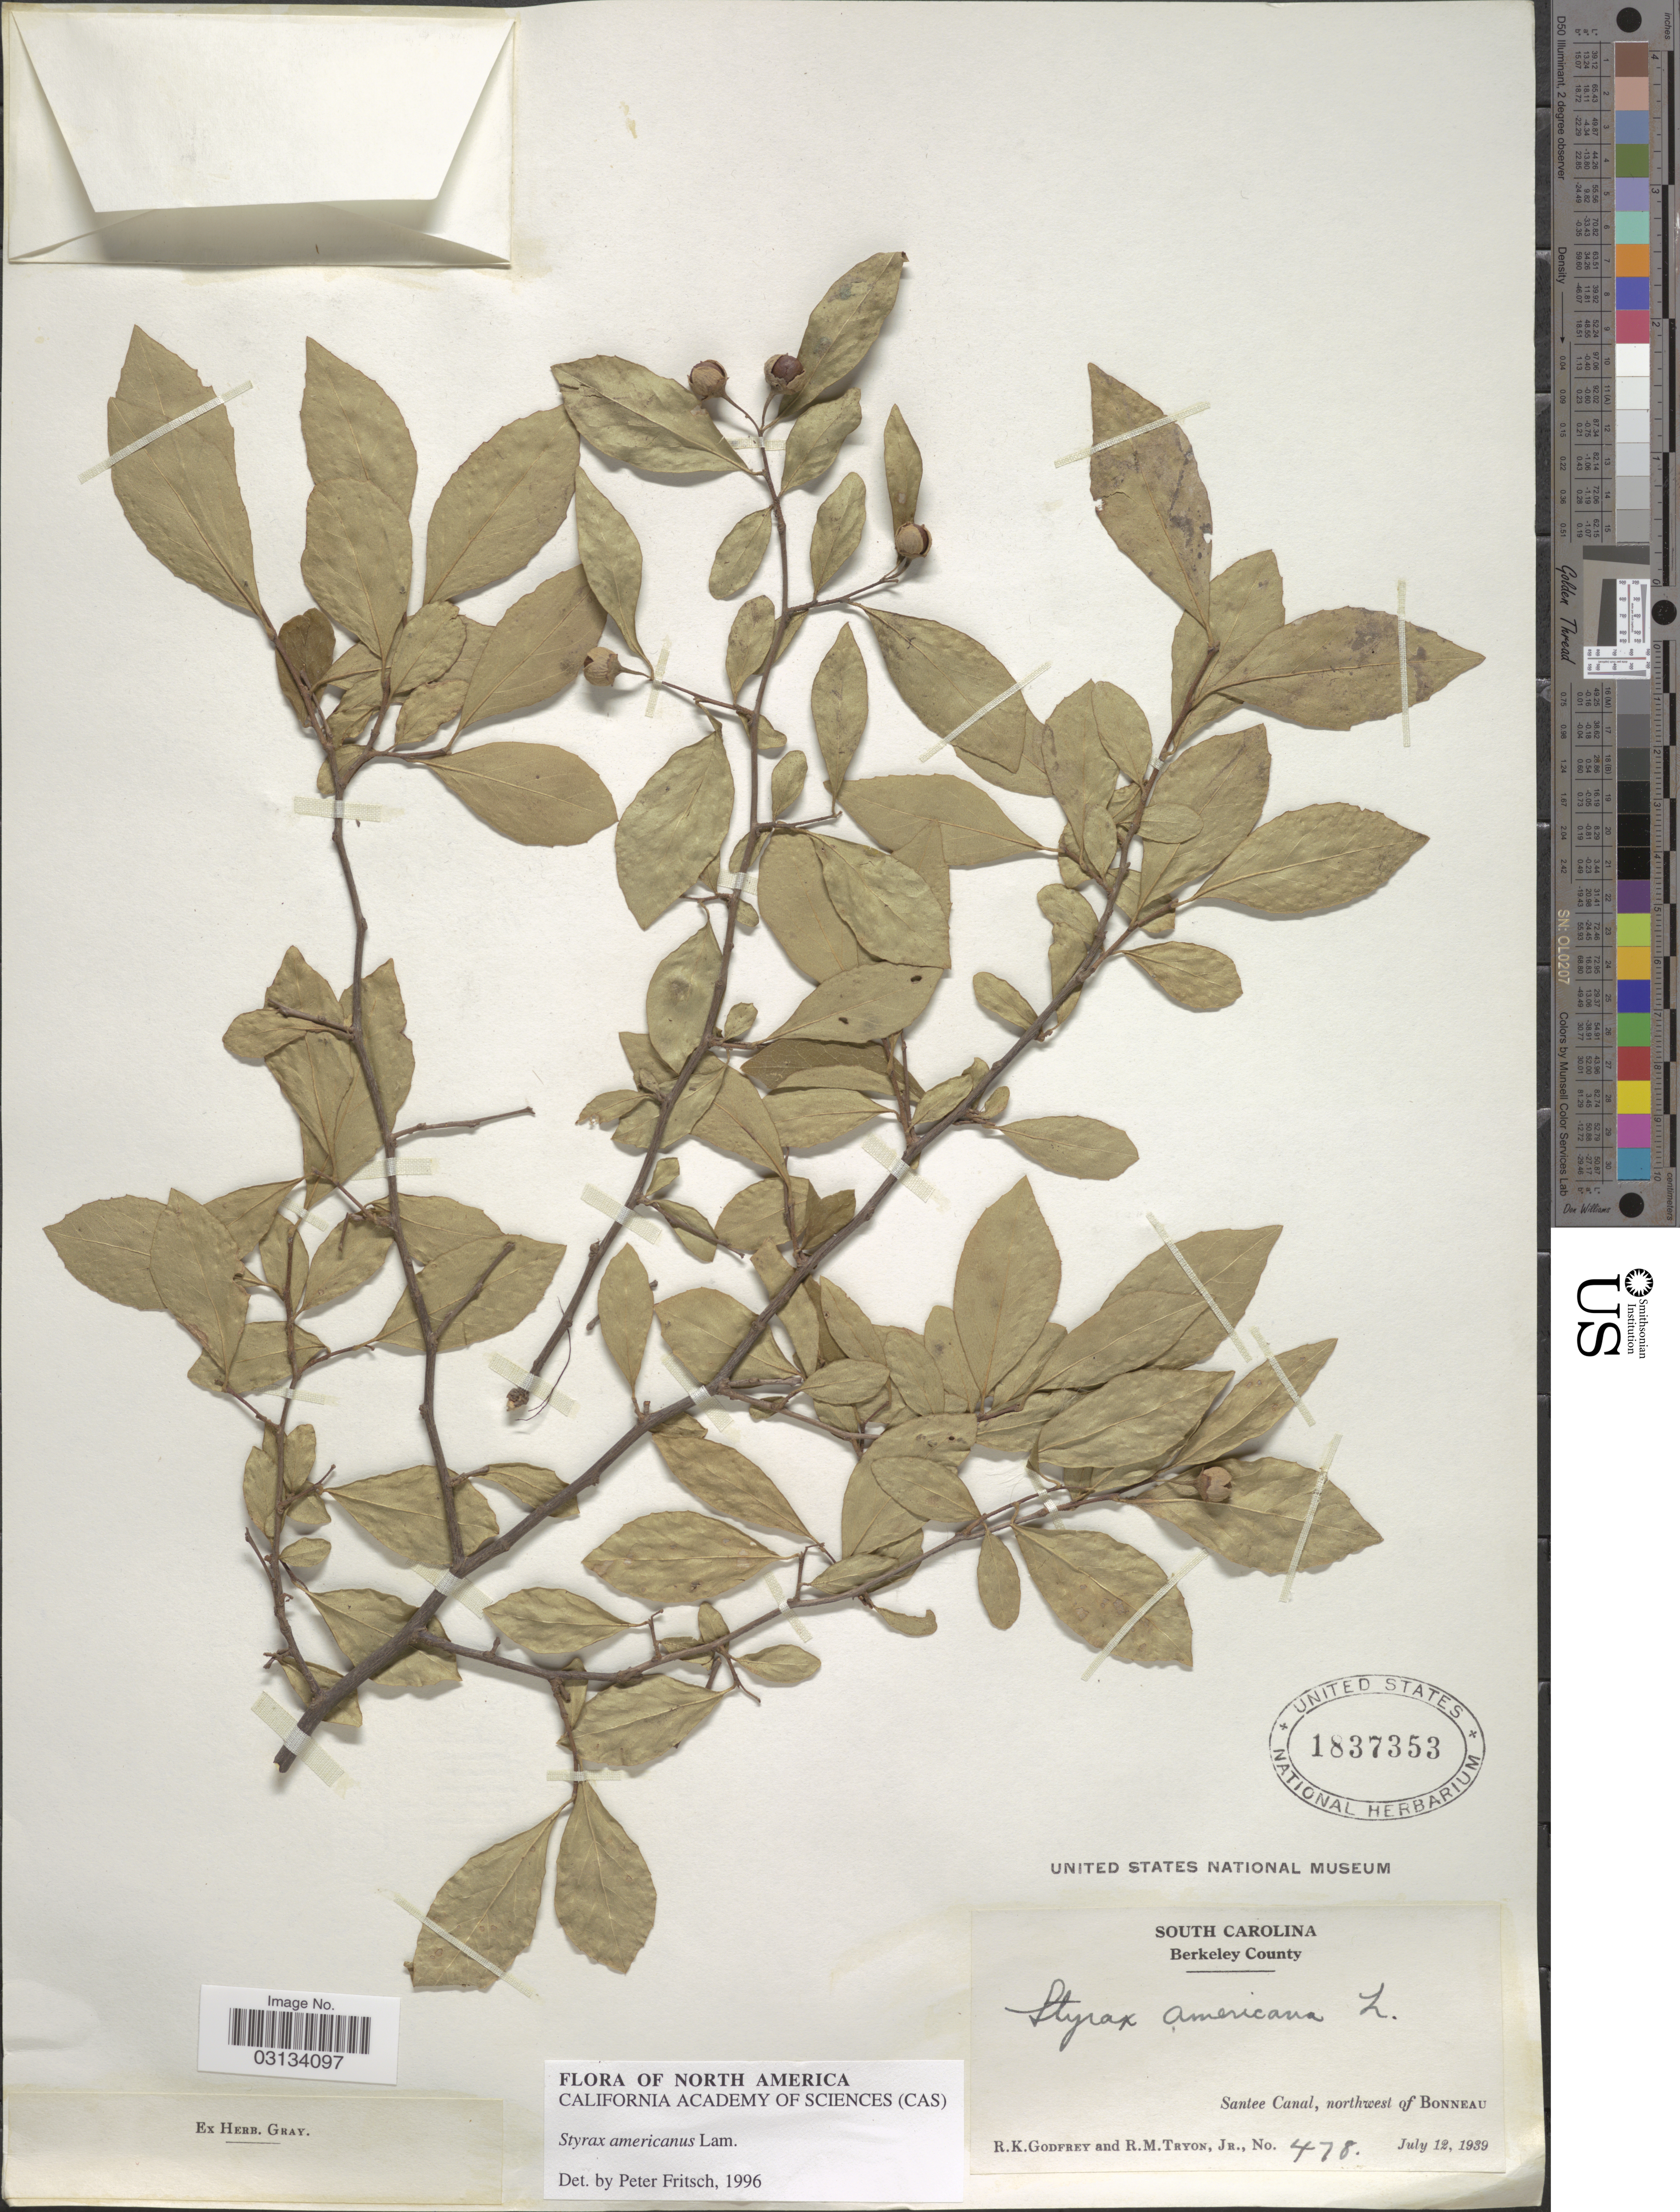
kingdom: Plantae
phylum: Tracheophyta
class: Magnoliopsida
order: Ericales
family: Styracaceae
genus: Styrax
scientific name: Styrax americanus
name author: Lam.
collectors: R. K. Godfrey & R. Tryon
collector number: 478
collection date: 1939-07-12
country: United States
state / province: South Carolina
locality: Berkeley County. Santee Canal, northwest of Bonneau.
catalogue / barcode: US 1837353